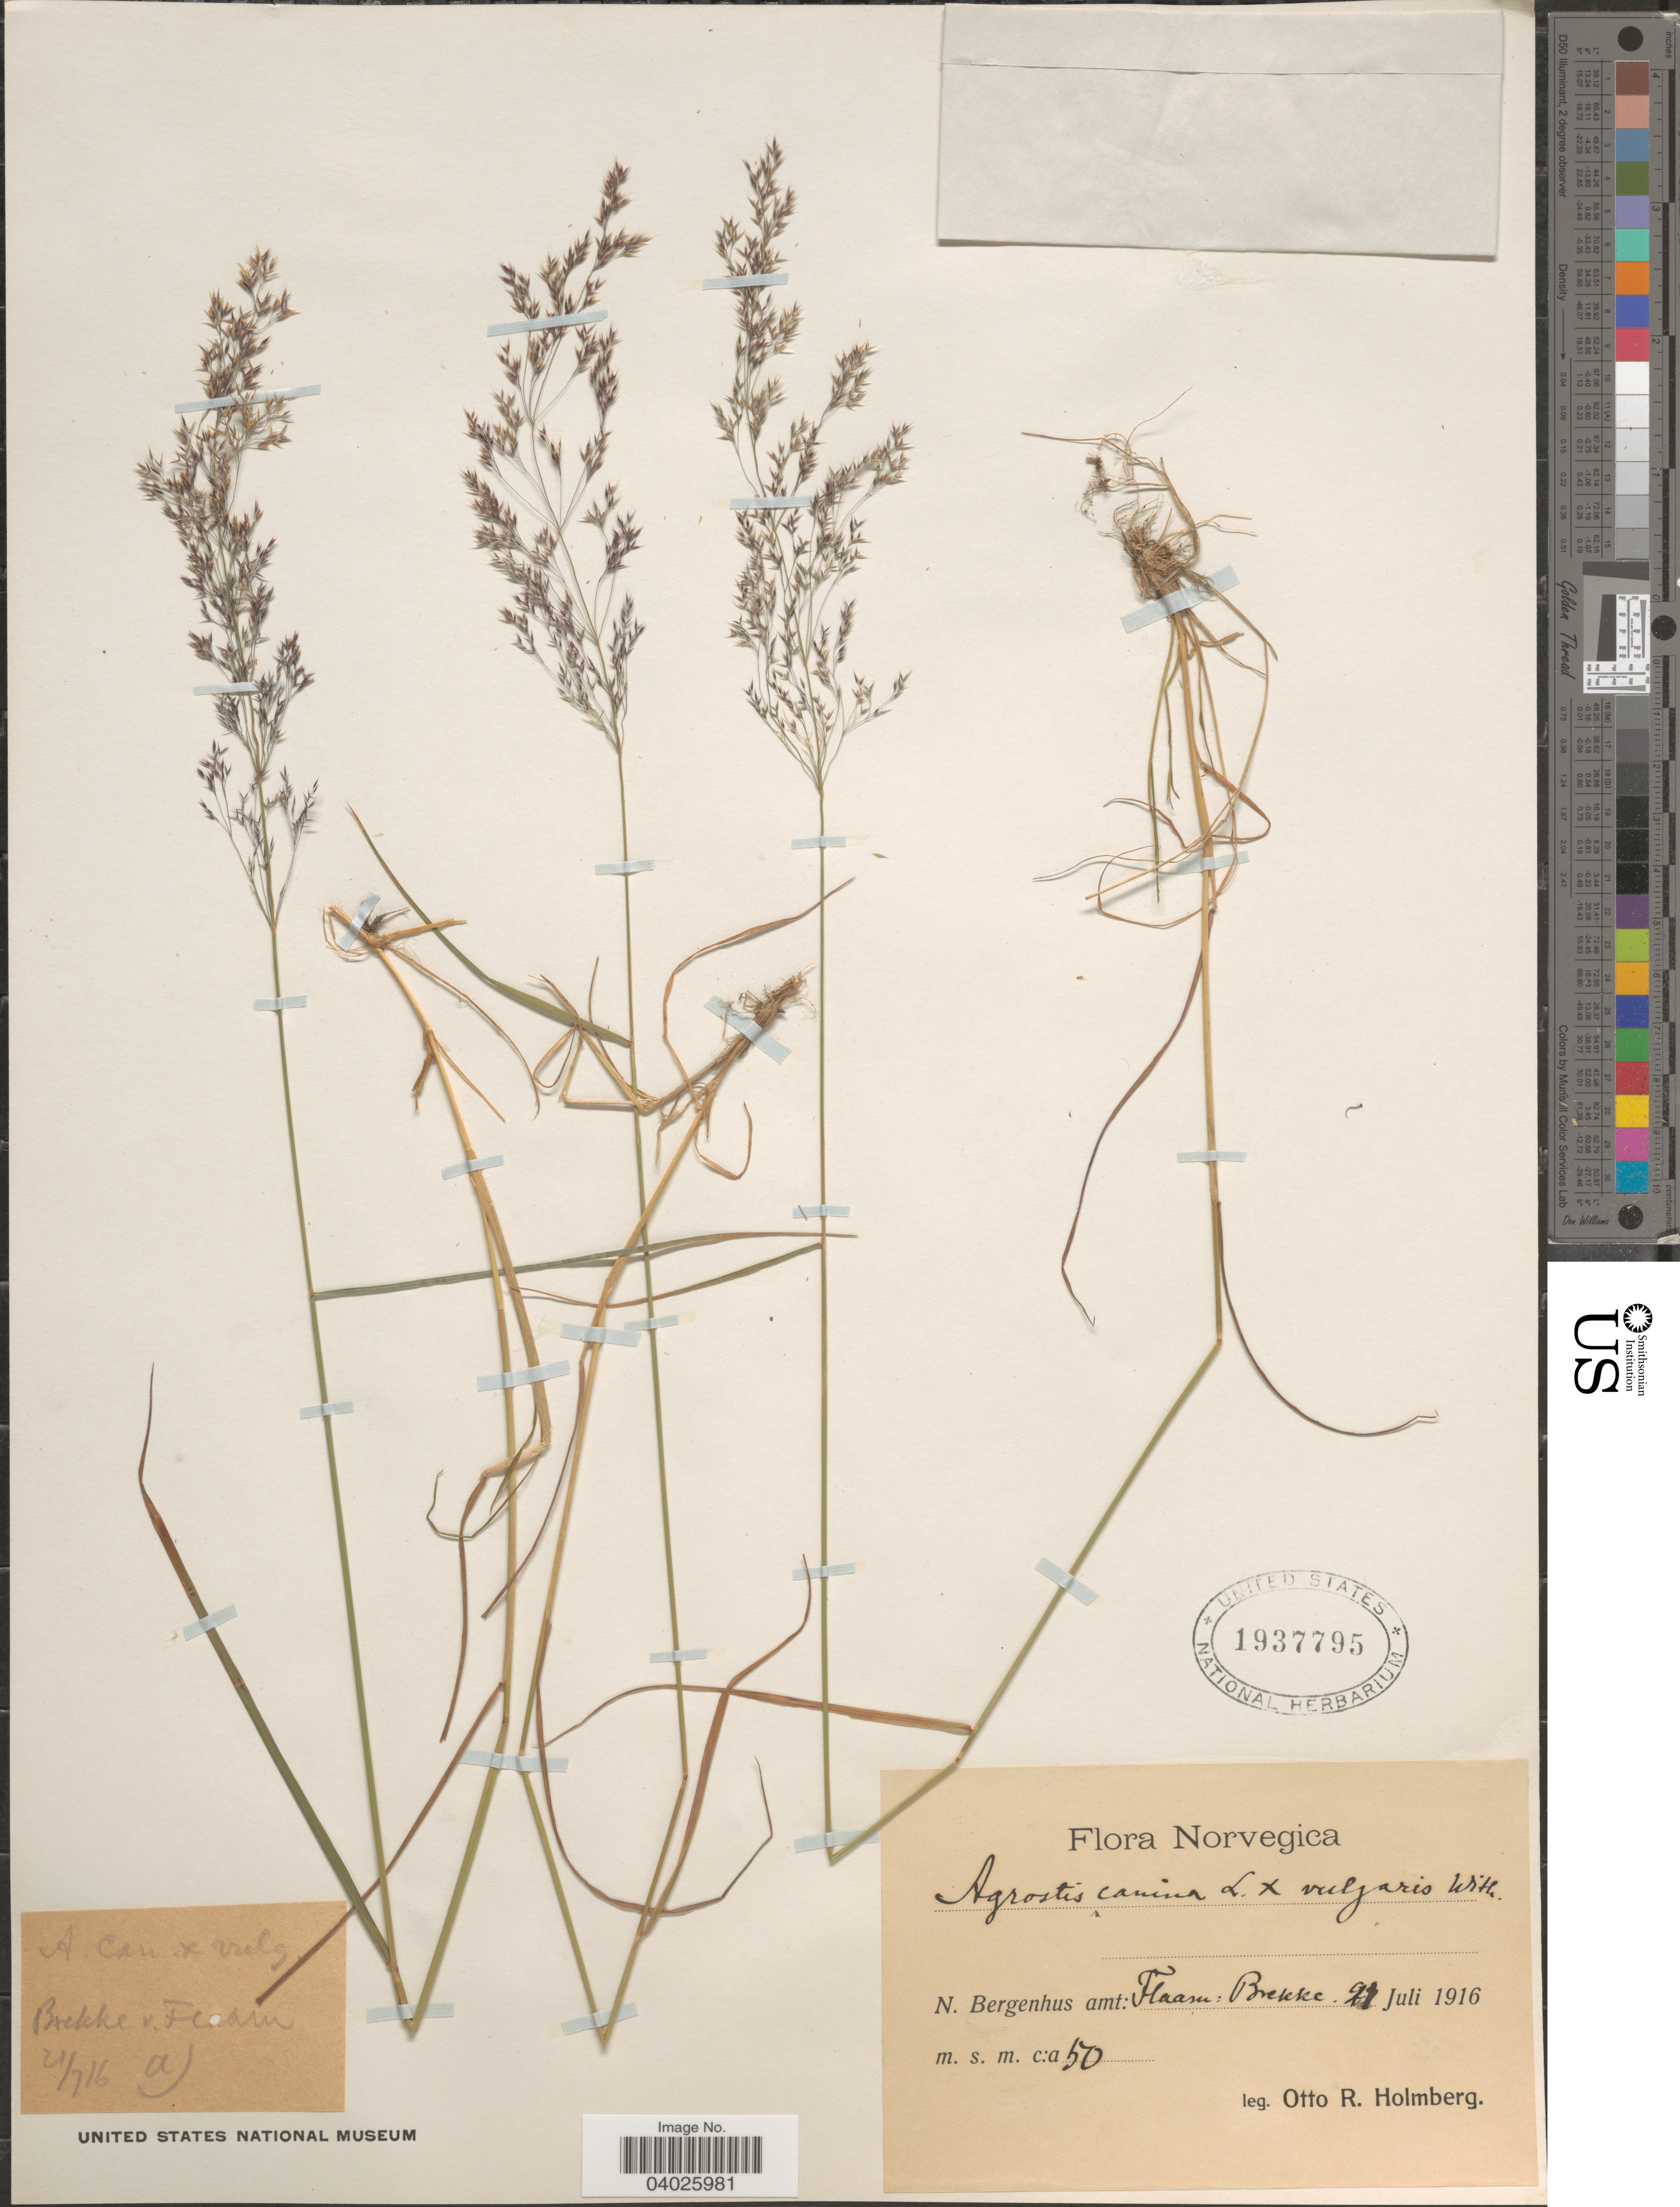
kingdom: Plantae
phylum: Tracheophyta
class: Liliopsida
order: Poales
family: Poaceae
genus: Agrostis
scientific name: Agrostis sp.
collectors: O. Holmberg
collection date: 1916-07-21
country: Norway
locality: Brekke v. Flaam. Norvegica. N. Bergenhus amt: Flaam: Brekke.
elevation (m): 50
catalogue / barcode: US 1937795